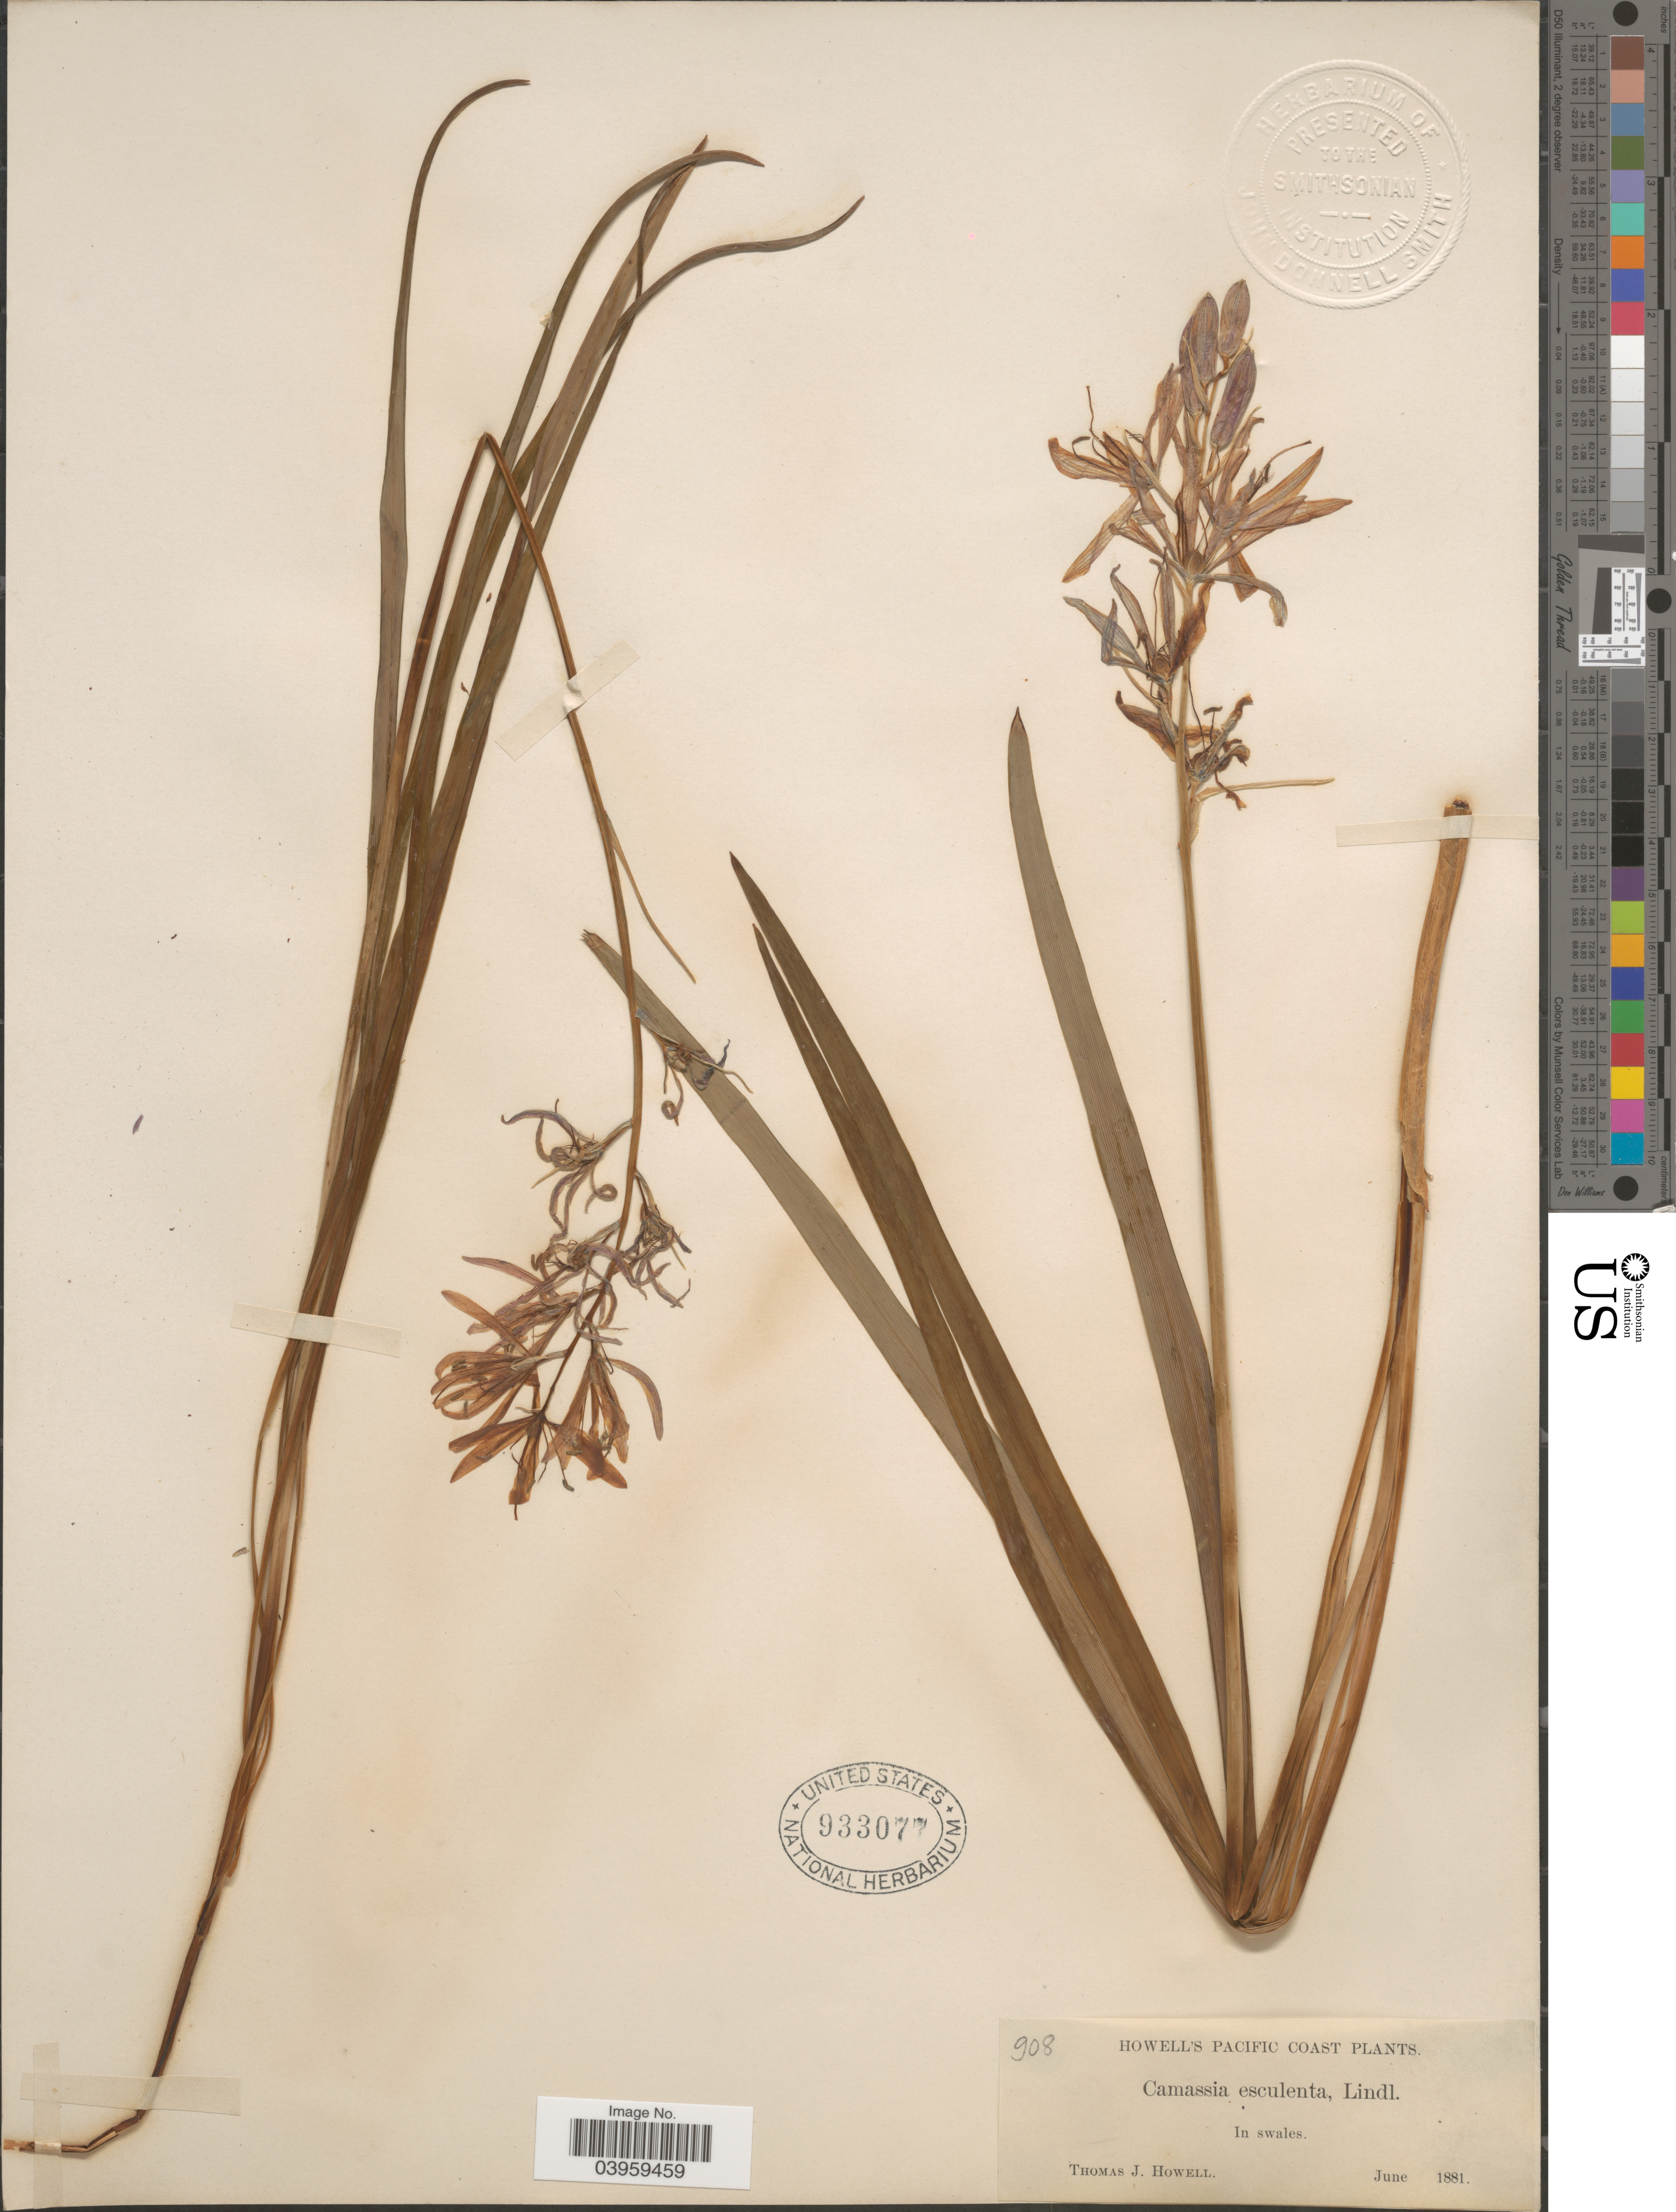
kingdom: Plantae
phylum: Tracheophyta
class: Liliopsida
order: Asparagales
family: Asparagaceae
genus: Camassia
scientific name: Camassia quamash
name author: (Pursh) Greene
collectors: T. J. Howell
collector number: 908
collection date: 1881-06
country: United States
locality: Pacific Coast. In swales.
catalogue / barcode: US 933077